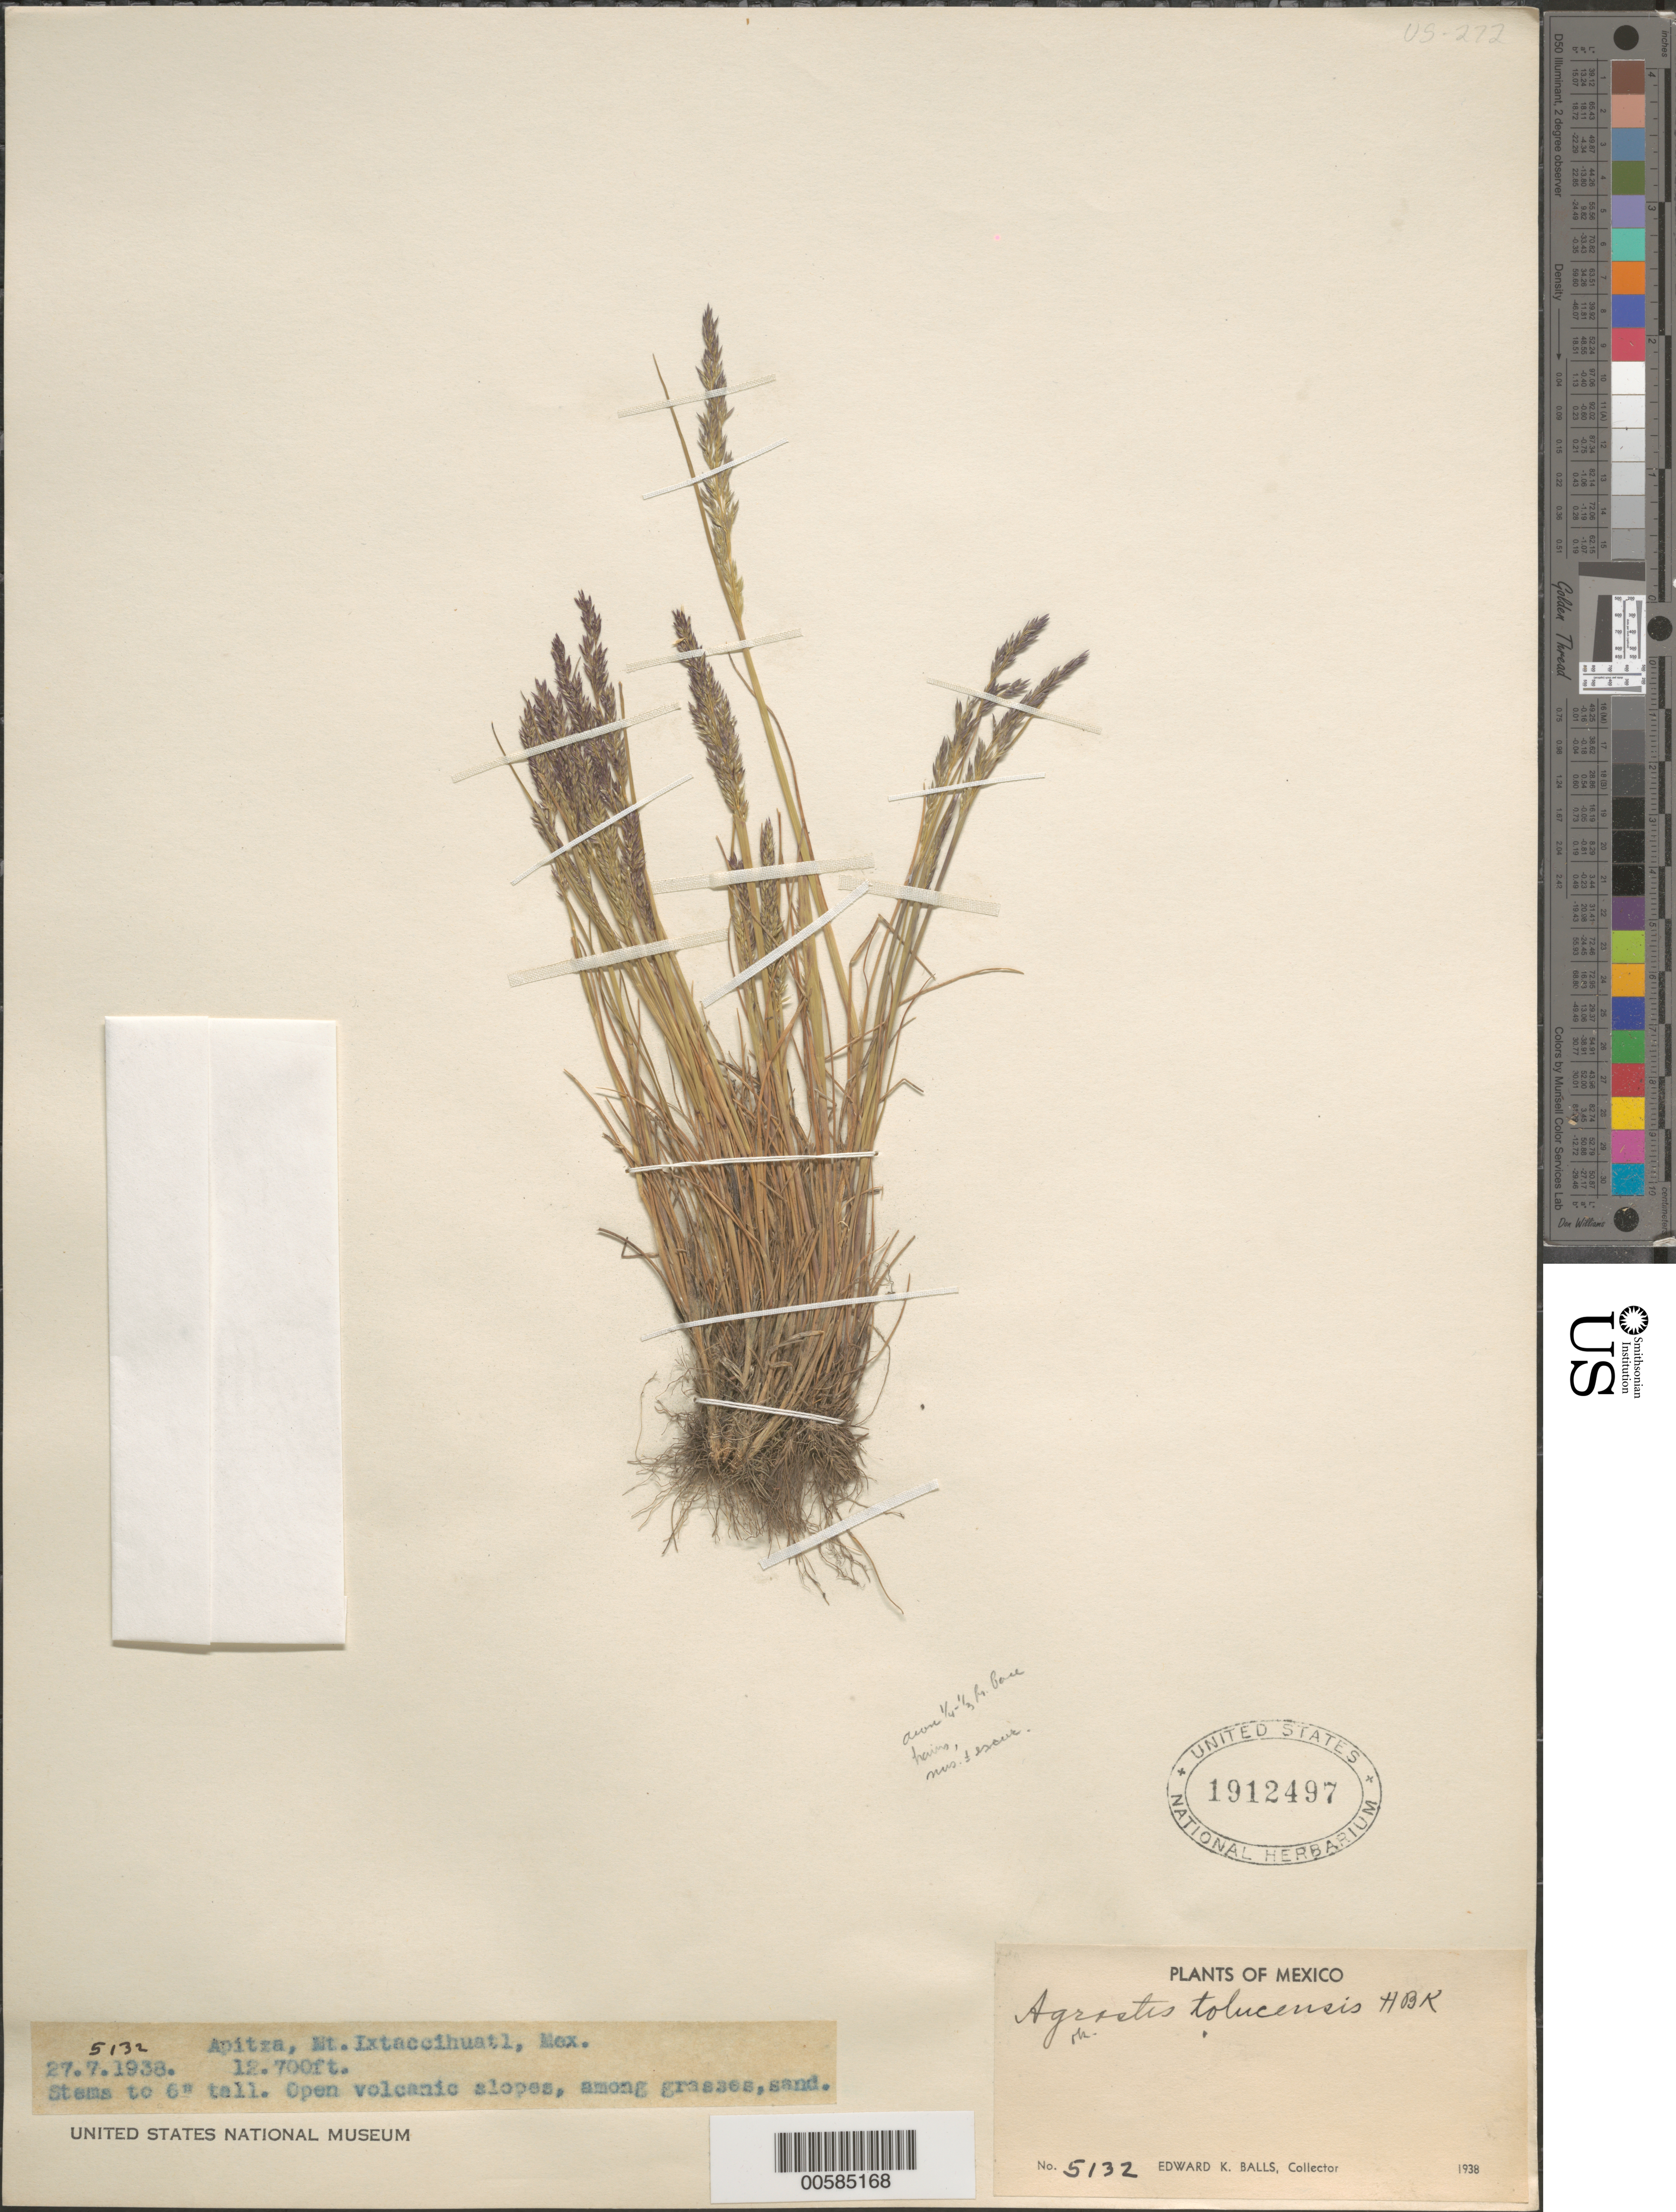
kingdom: Plantae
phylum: Tracheophyta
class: Liliopsida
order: Poales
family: Poaceae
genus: Agrostis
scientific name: Agrostis tolucensis Kunth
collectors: E. K. Balls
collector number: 5132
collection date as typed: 27 Jul 1938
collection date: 1938-07-27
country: Mexico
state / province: México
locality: Apitza, Mt. Ixtaccihuatl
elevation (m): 3871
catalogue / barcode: US 1912497